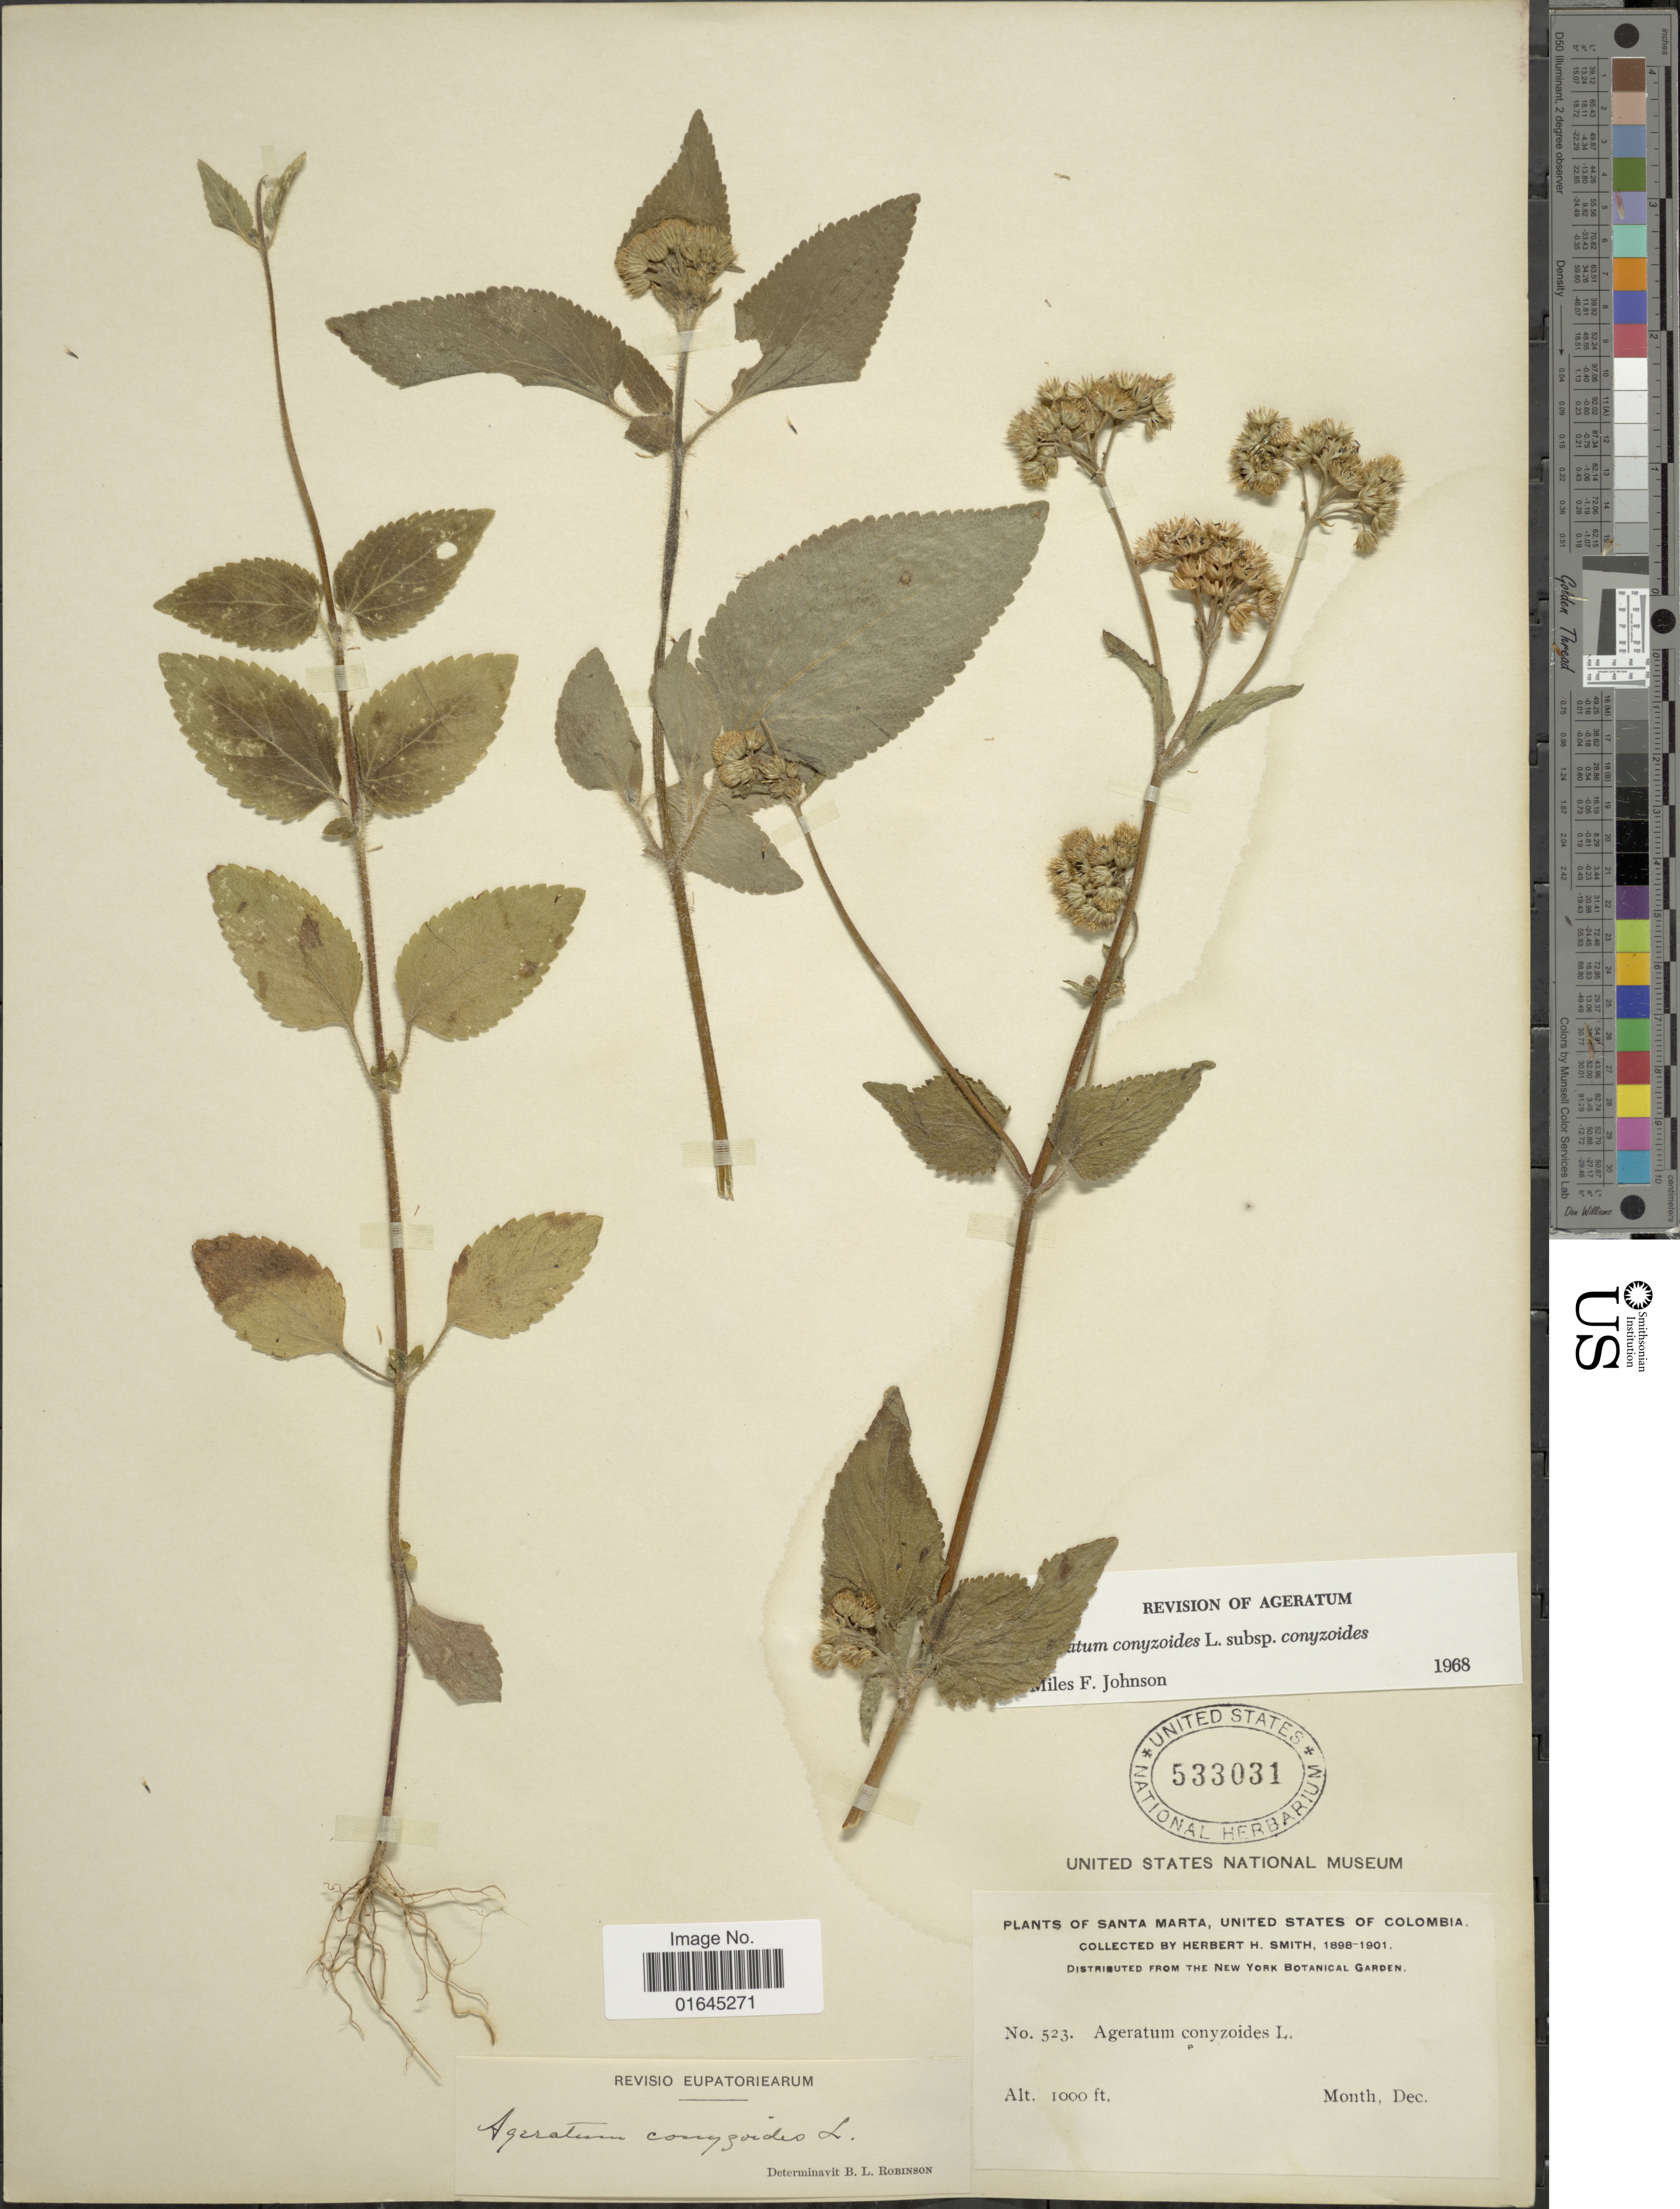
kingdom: Plantae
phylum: Tracheophyta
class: Magnoliopsida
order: Asterales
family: Asteraceae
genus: Ageratum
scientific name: Ageratum conyzoides subsp. conyzoides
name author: L.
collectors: Herbert H. Smith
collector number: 523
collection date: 1898-12/1901-12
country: Colombia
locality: Santa Marta, United Stated of Colombia.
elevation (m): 305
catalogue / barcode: US 233031